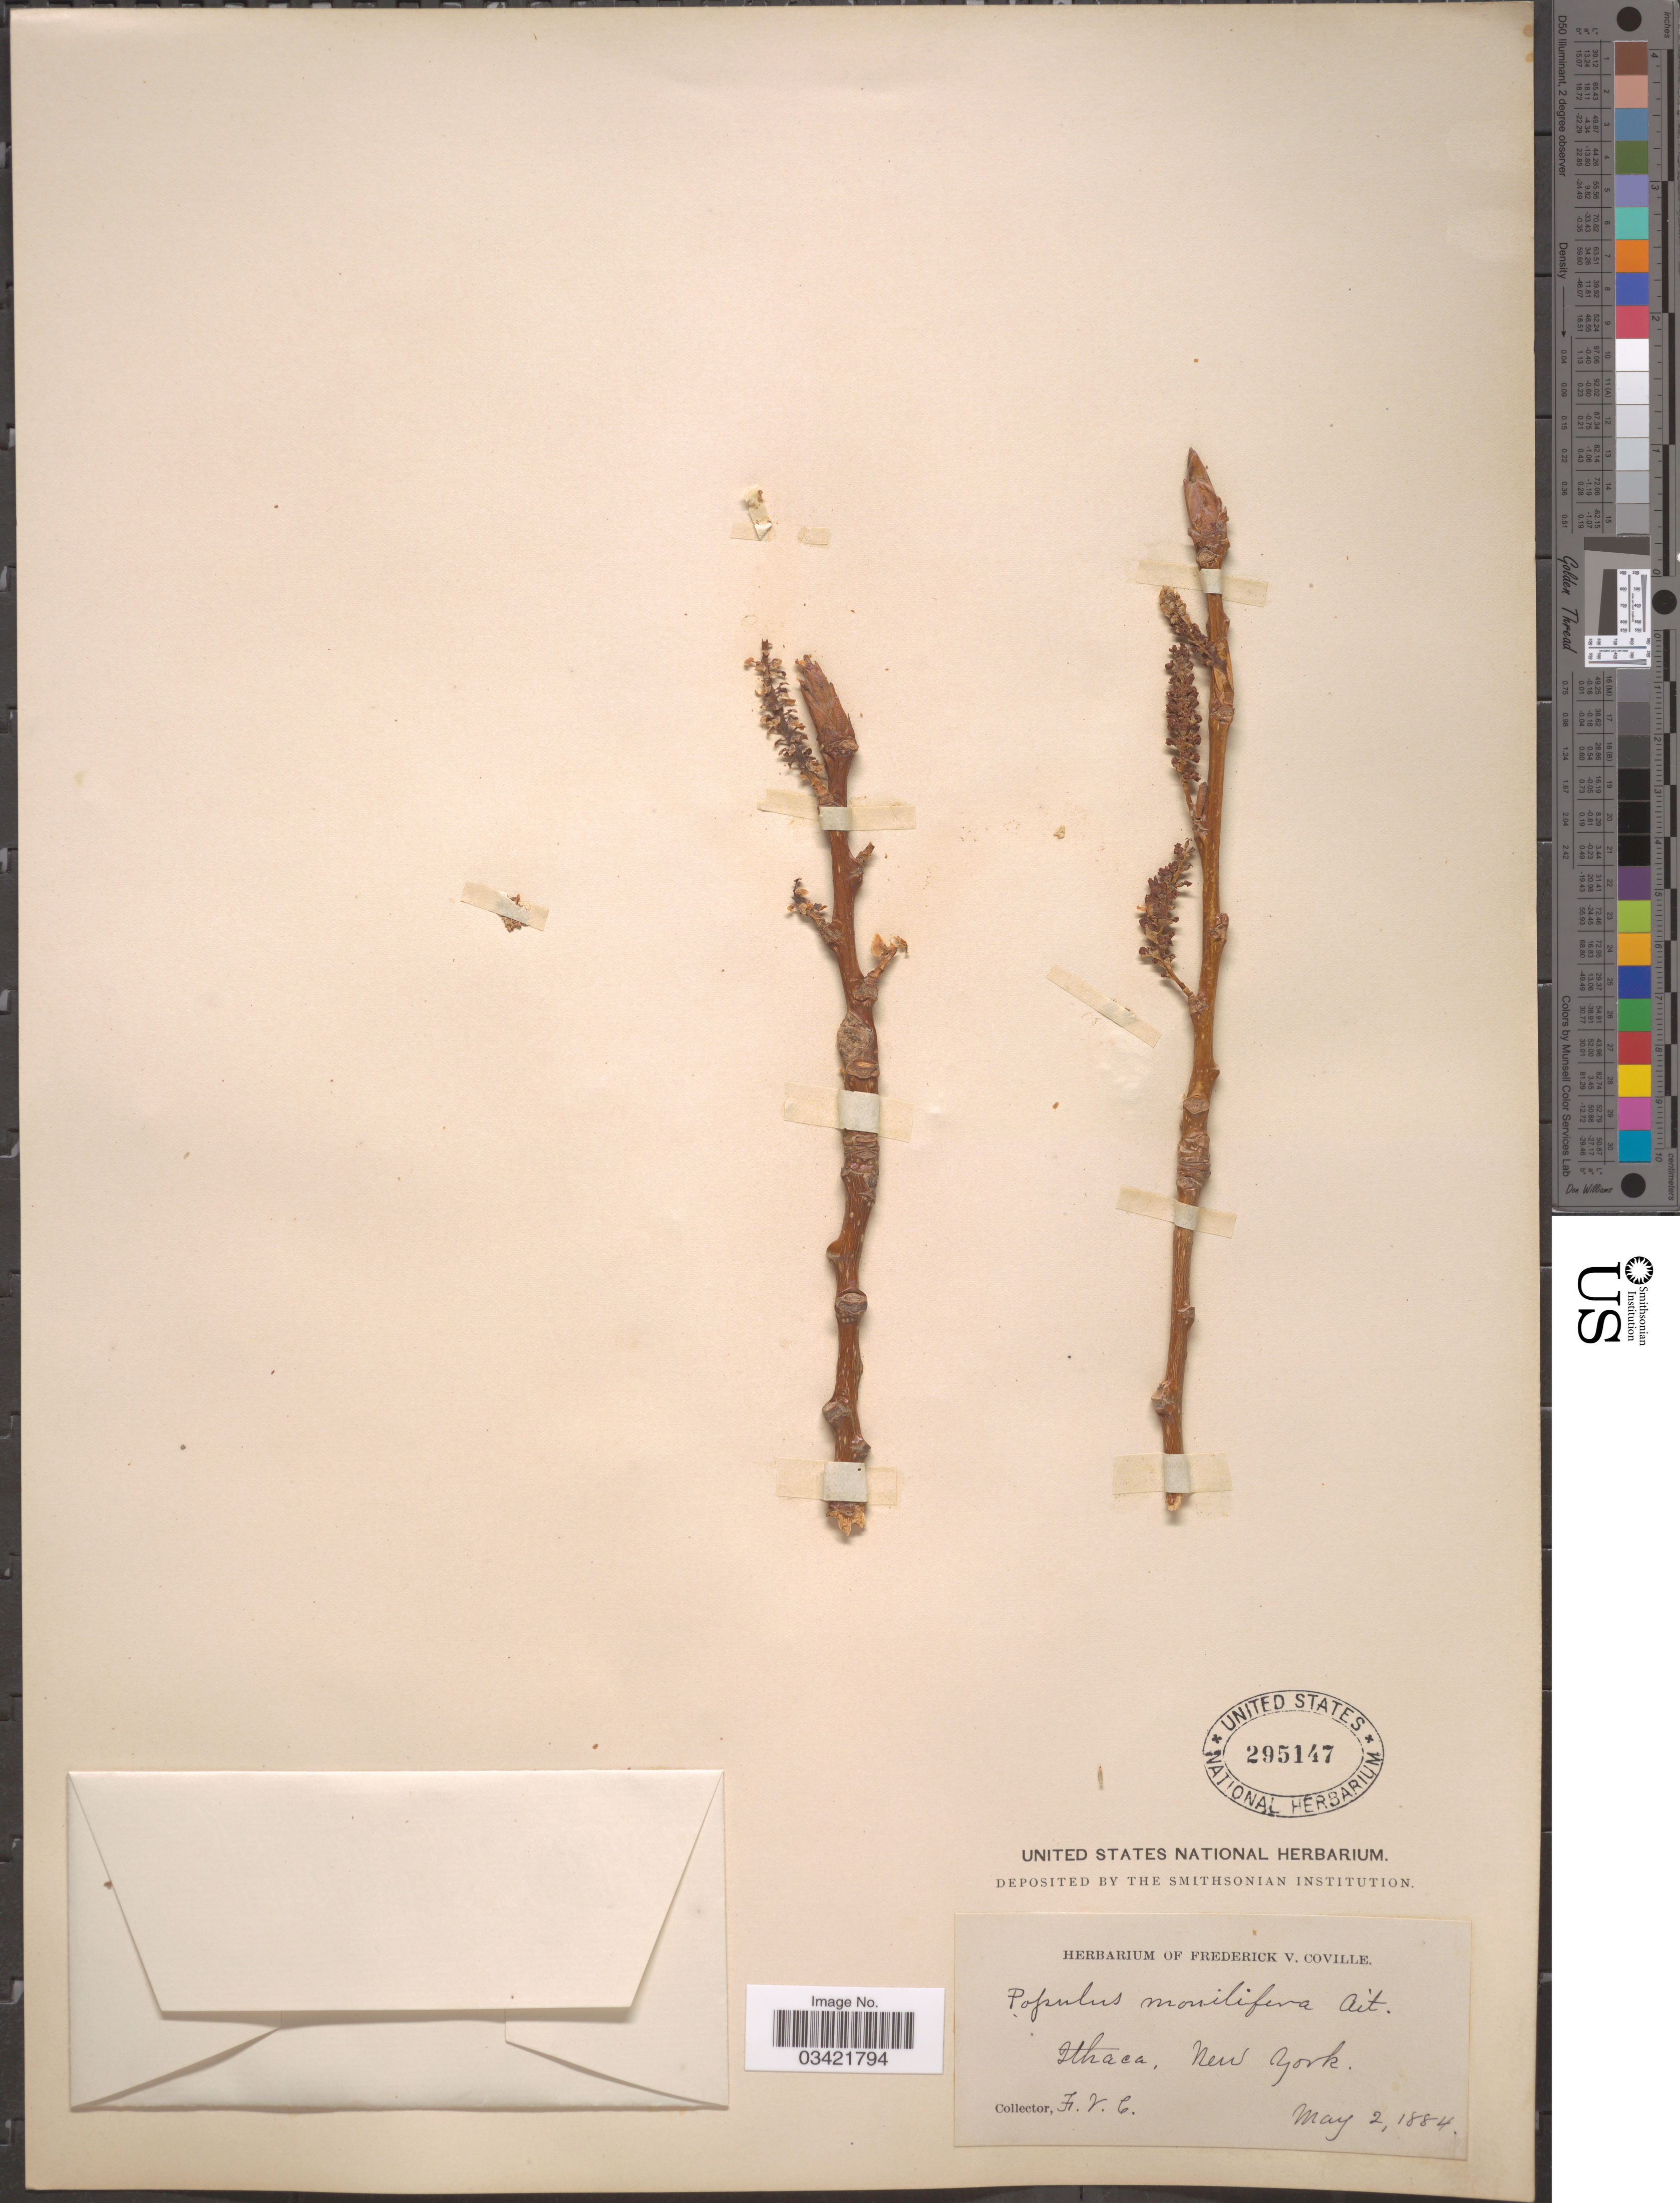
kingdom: Plantae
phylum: Tracheophyta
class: Magnoliopsida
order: Malpighiales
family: Salicaceae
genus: Populus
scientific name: Populus deltoides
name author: W. Bartram ex Marshall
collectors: F. V. Coville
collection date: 1884-05-02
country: United States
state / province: New York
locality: Ithaca.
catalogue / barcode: US 295147